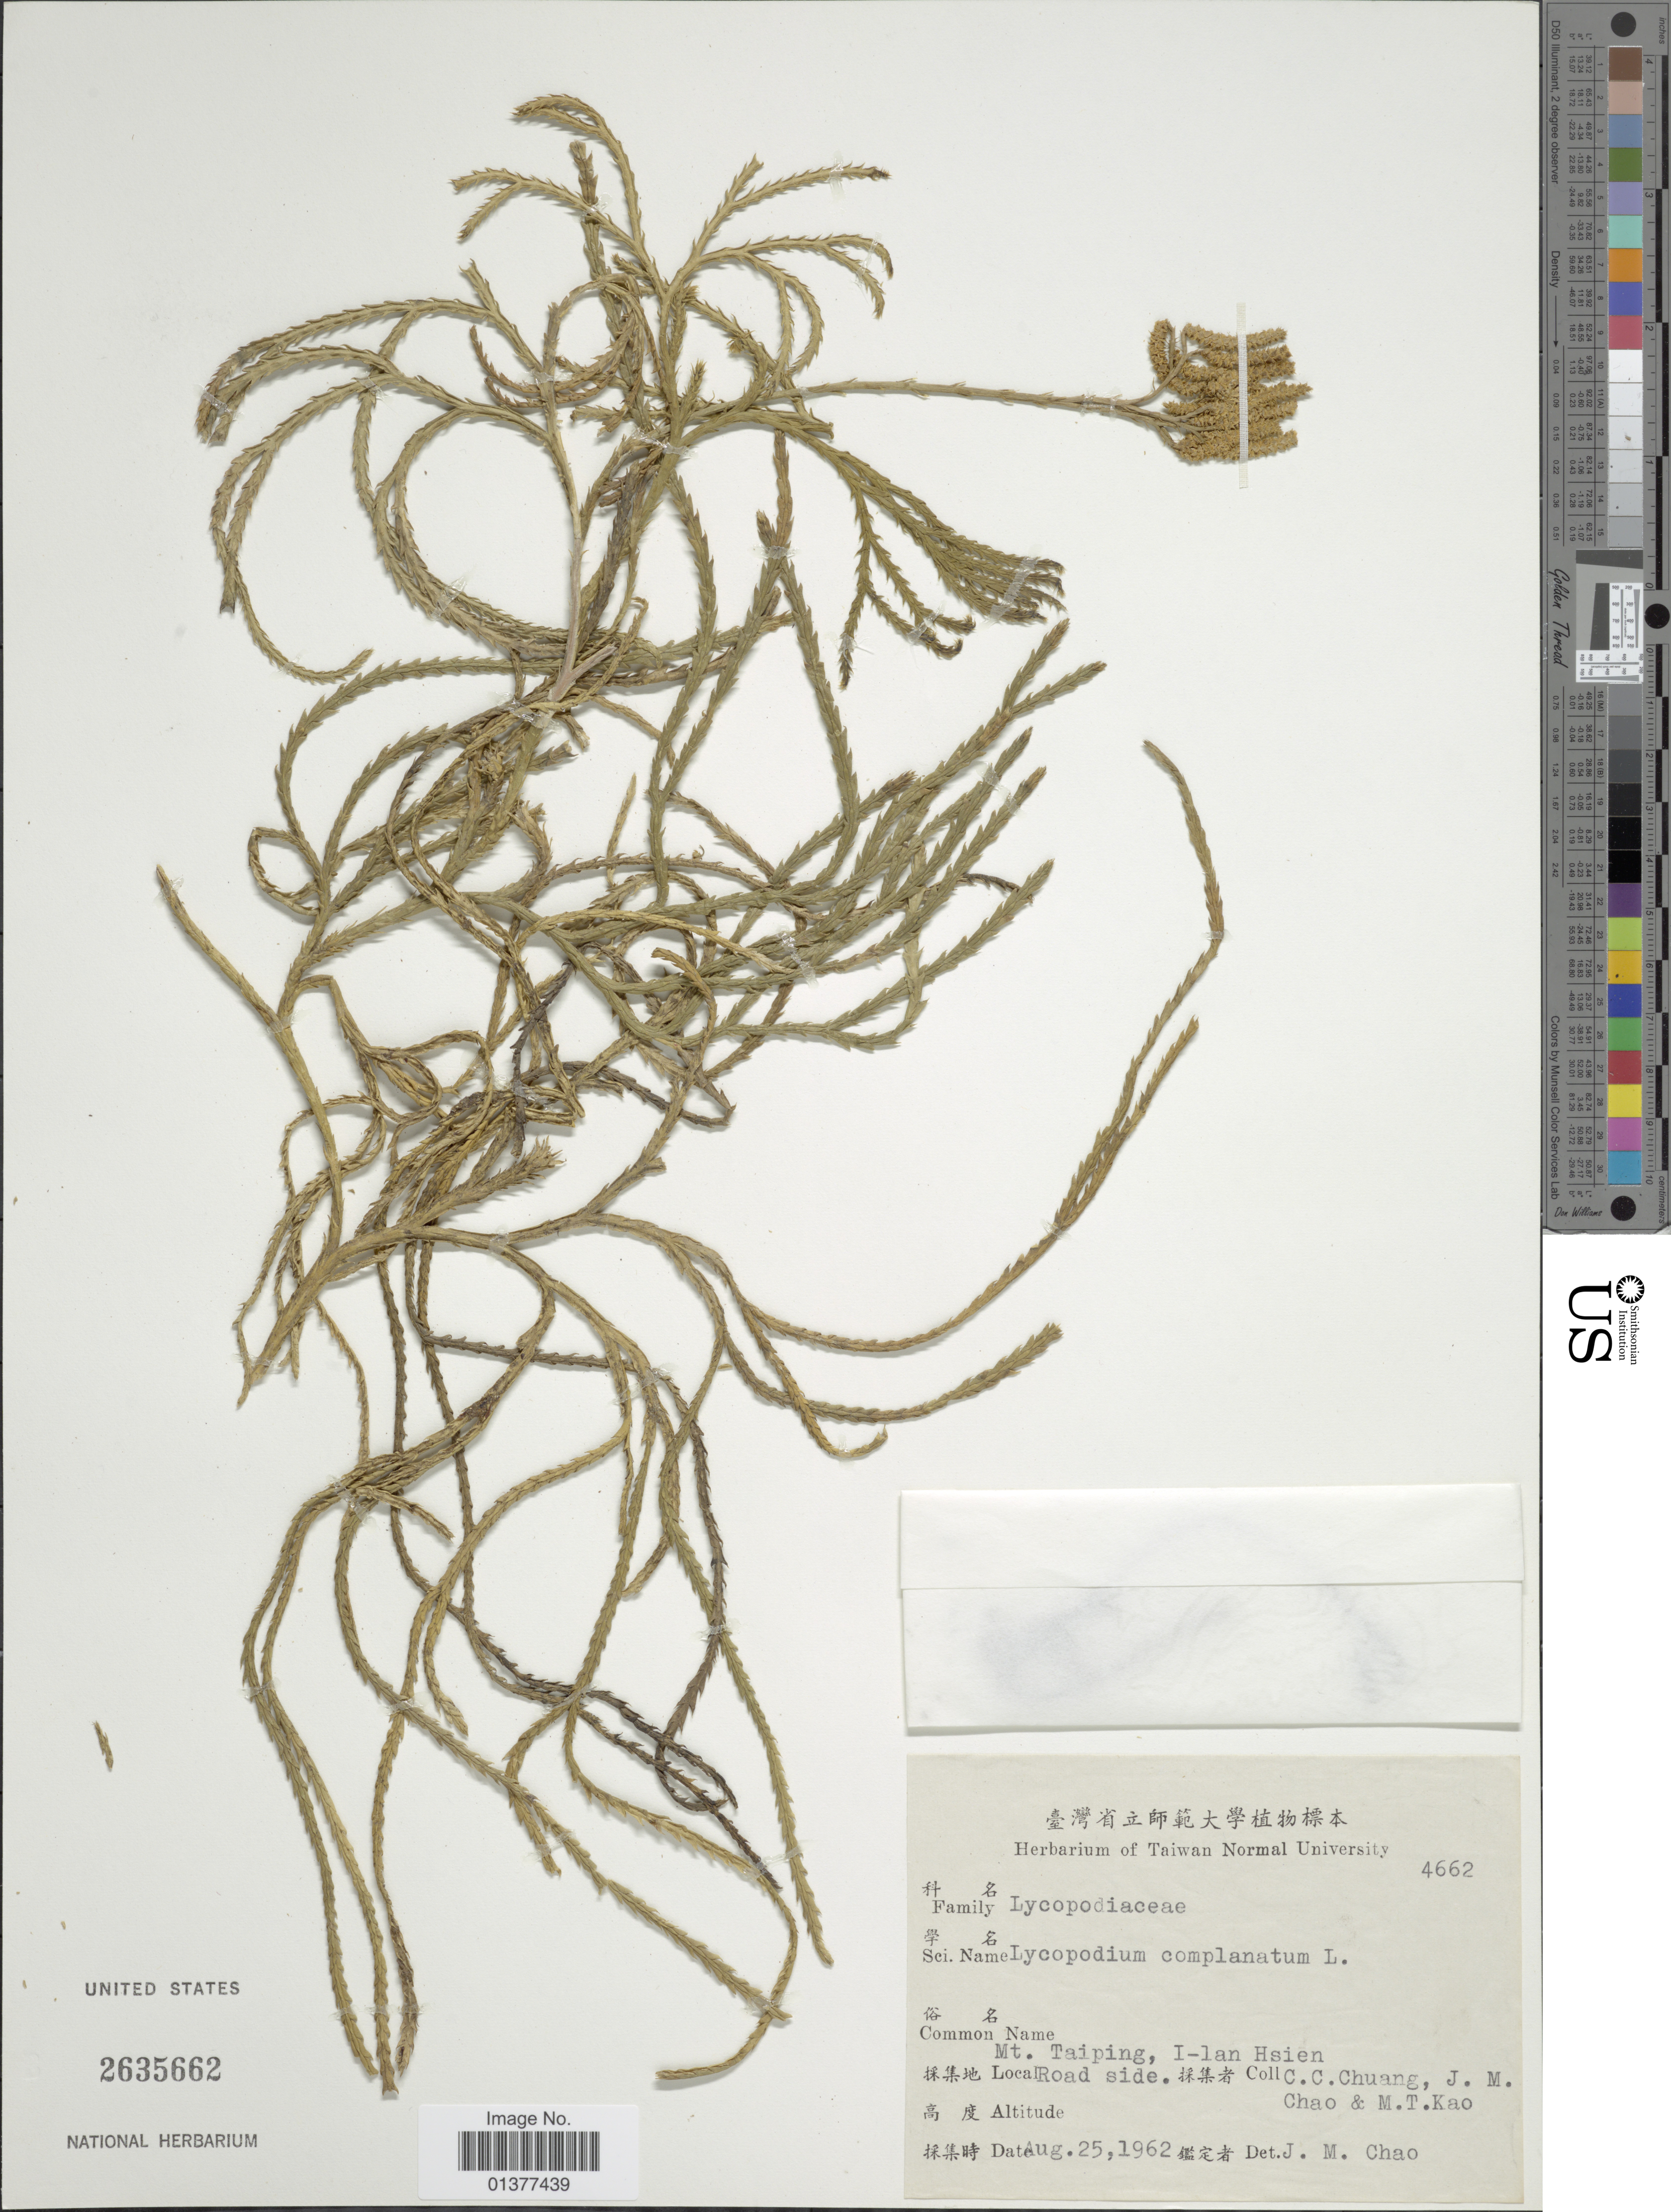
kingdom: Plantae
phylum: Tracheophyta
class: Lycopodiopsida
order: Lycopodiales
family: Lycopodiaceae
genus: Diphasiastrum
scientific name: Diphasiastrum complanatum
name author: (L.) Holub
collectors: C. C. Chuang, J. Chao & M. T. Kao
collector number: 4662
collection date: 1962-08-25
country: Taiwan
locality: Mt. Taiping, I-lan Hsien road side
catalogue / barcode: US 2635662